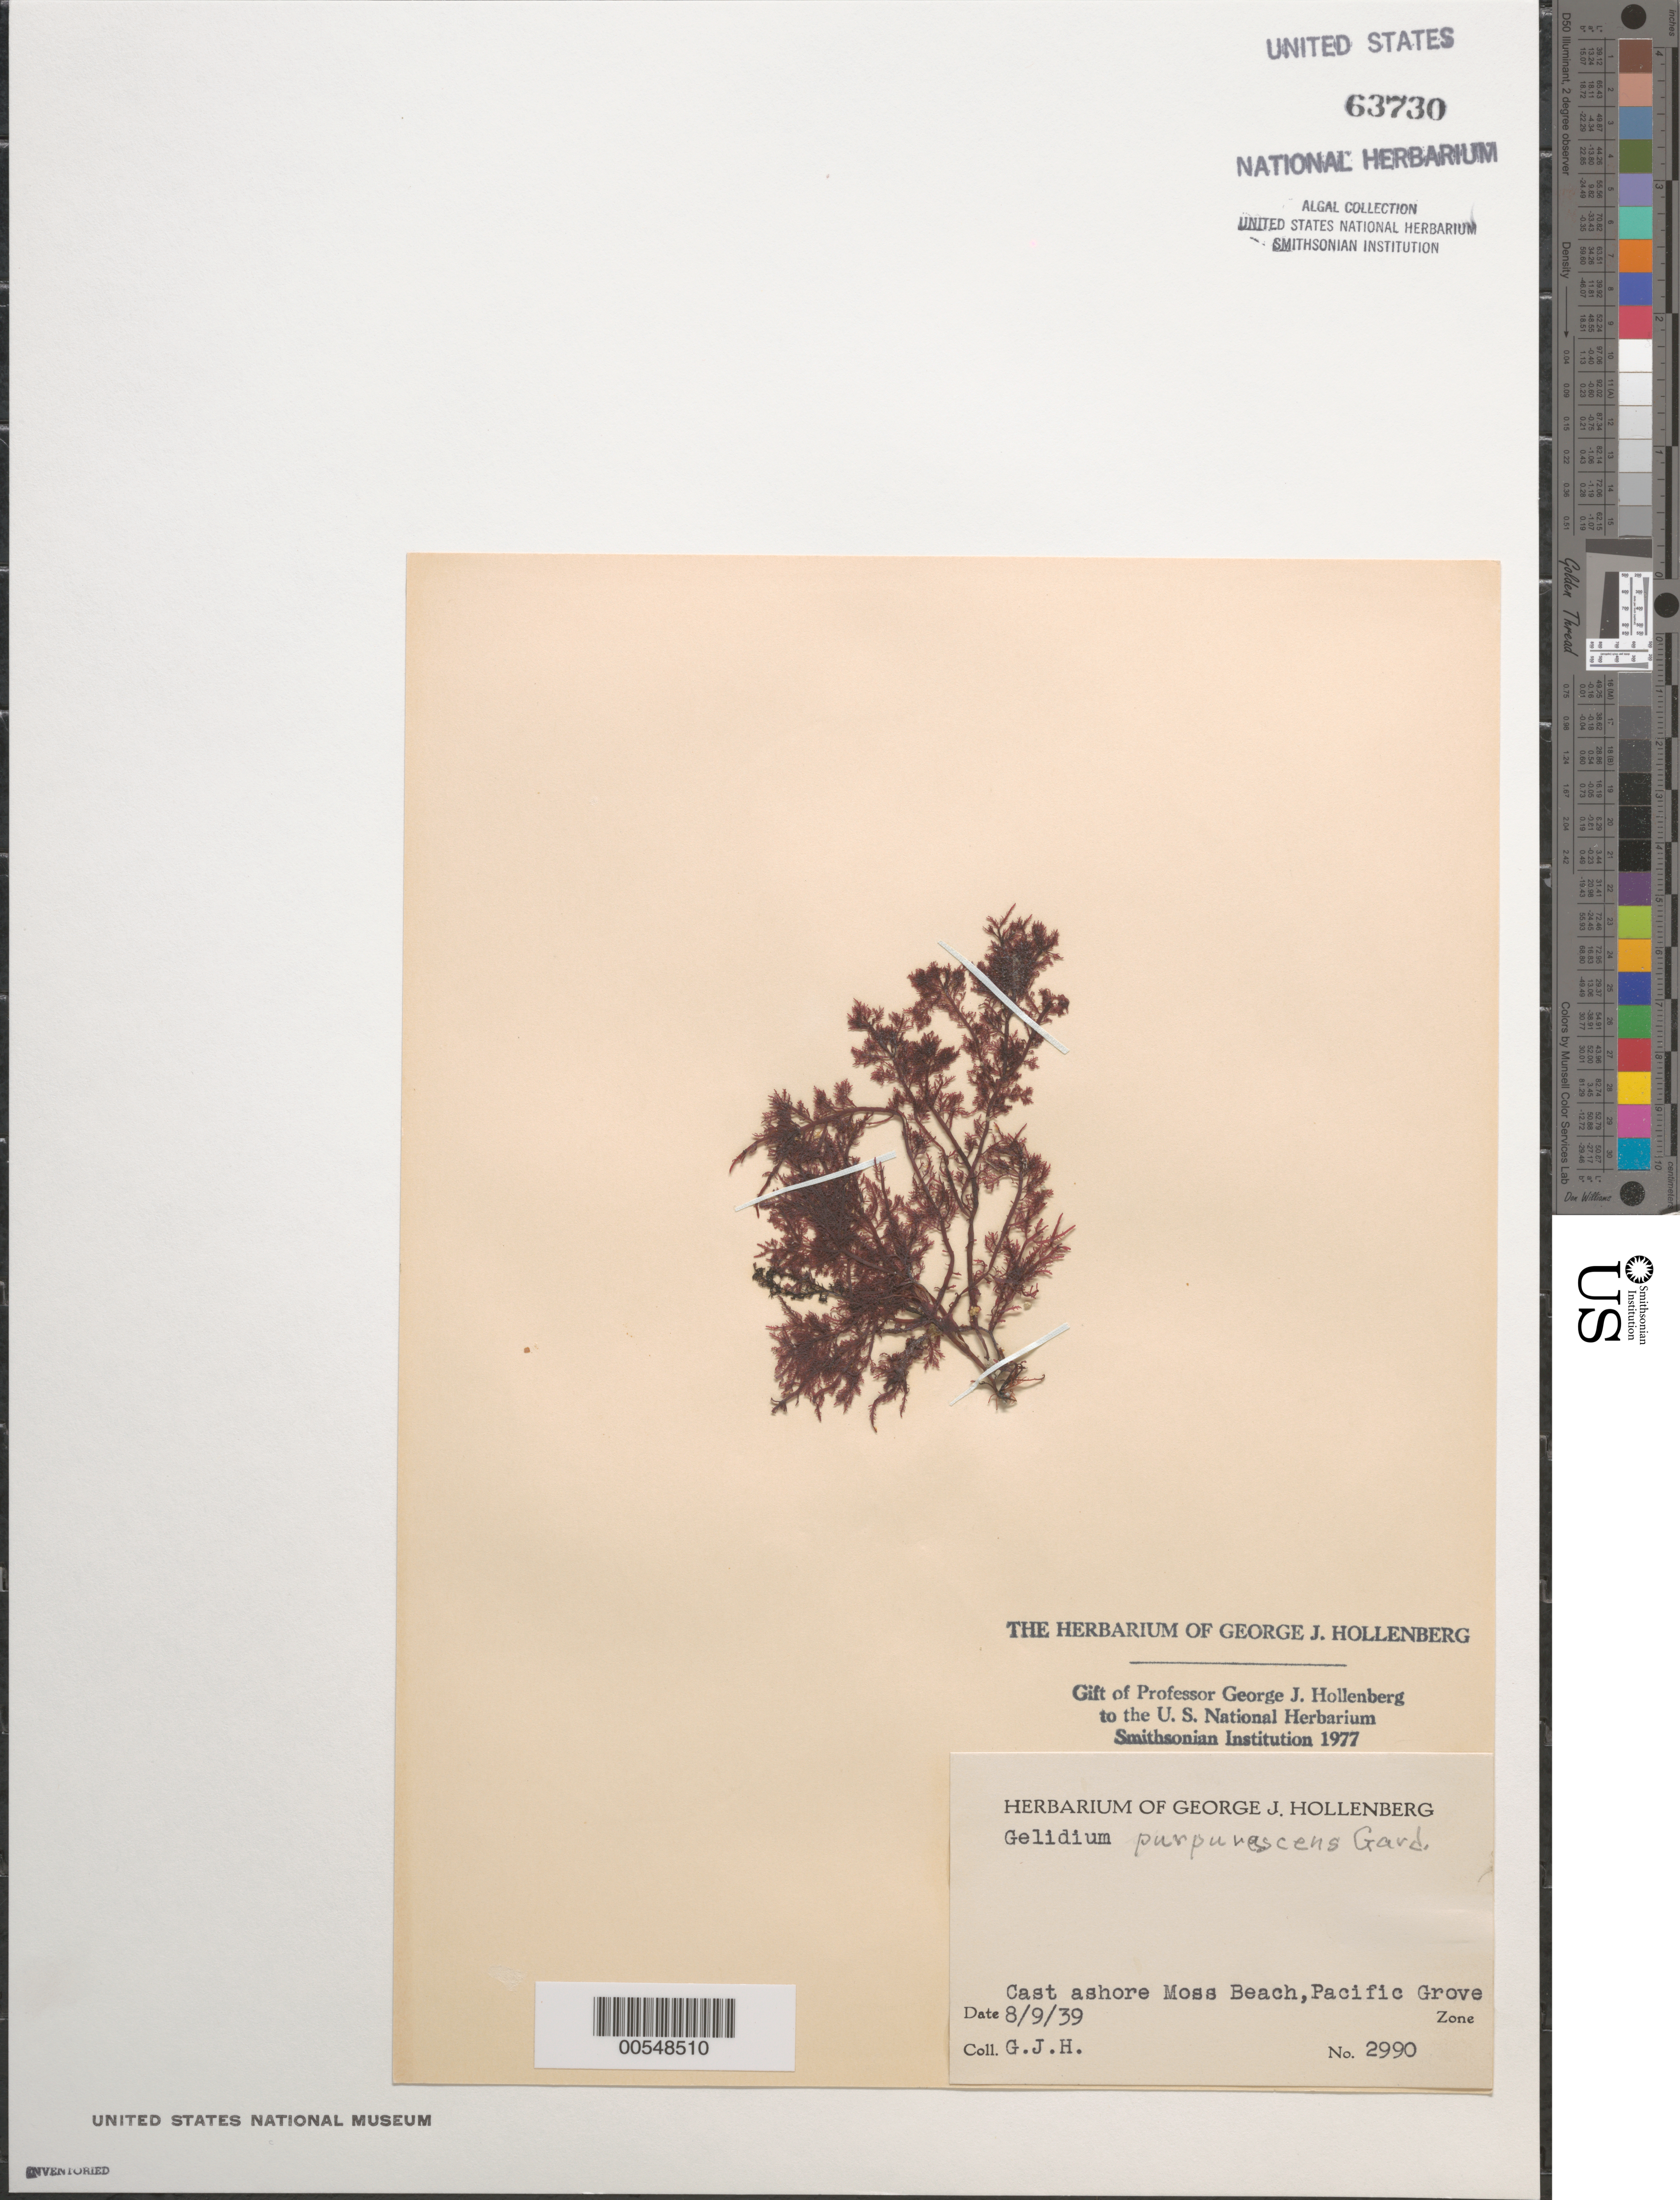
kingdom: Plantae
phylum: Rhodophyta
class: Florideophyceae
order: Gelidiales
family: Gelidiaceae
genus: Gelidium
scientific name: Gelidium purpurascens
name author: N.L. Gardner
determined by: Hollenberg, George J.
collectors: G. Hollenberg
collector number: GJH 2990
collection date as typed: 09 Aug 1939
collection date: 1939-08-09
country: United States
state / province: California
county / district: Monterey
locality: Moss Beach, Pacific Grove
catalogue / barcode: US 63730